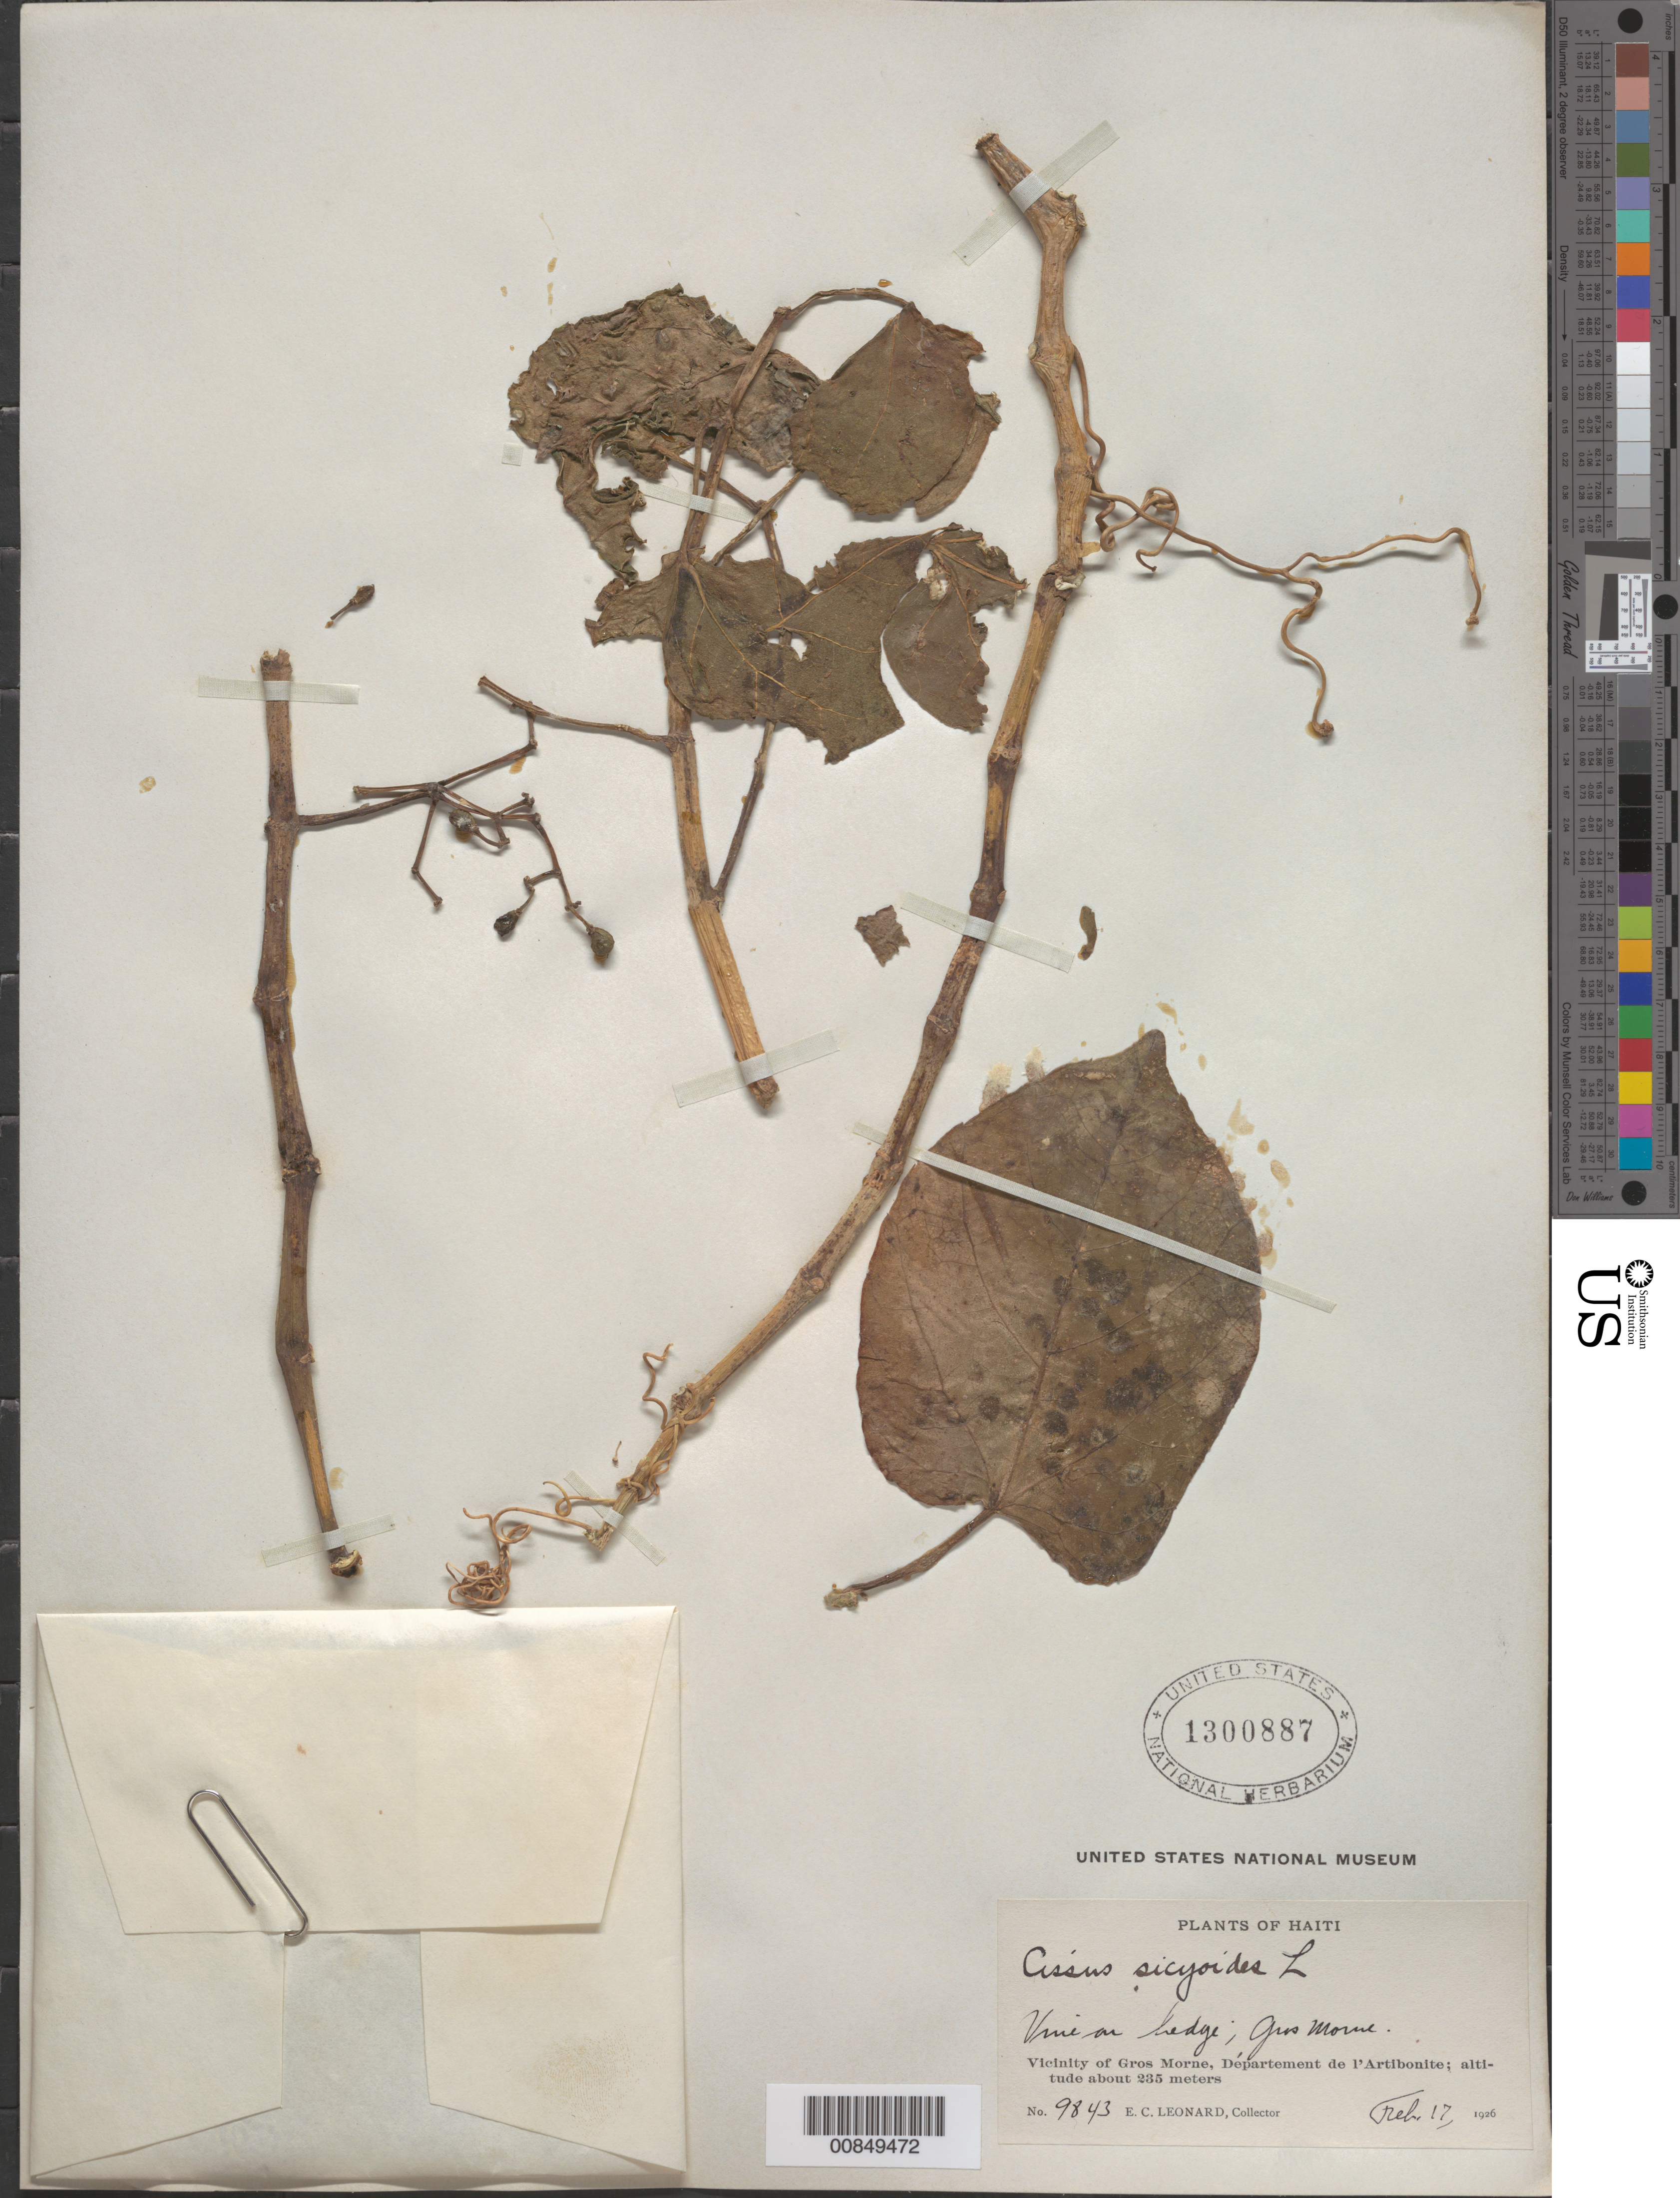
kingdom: Plantae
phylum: Tracheophyta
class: Magnoliopsida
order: Vitales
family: Vitaceae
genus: Cissus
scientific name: Cissus verticillata subsp. verticillata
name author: (L.) Nicolson & C.E. Jarvis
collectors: E. C. Leonard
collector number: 9843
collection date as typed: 17 Feb 1926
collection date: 1926-02-17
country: Haiti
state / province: Artibonite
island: Hispaniola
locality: Vicinity of Gros Morne, town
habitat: On hedge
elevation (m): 235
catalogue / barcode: US 1300887